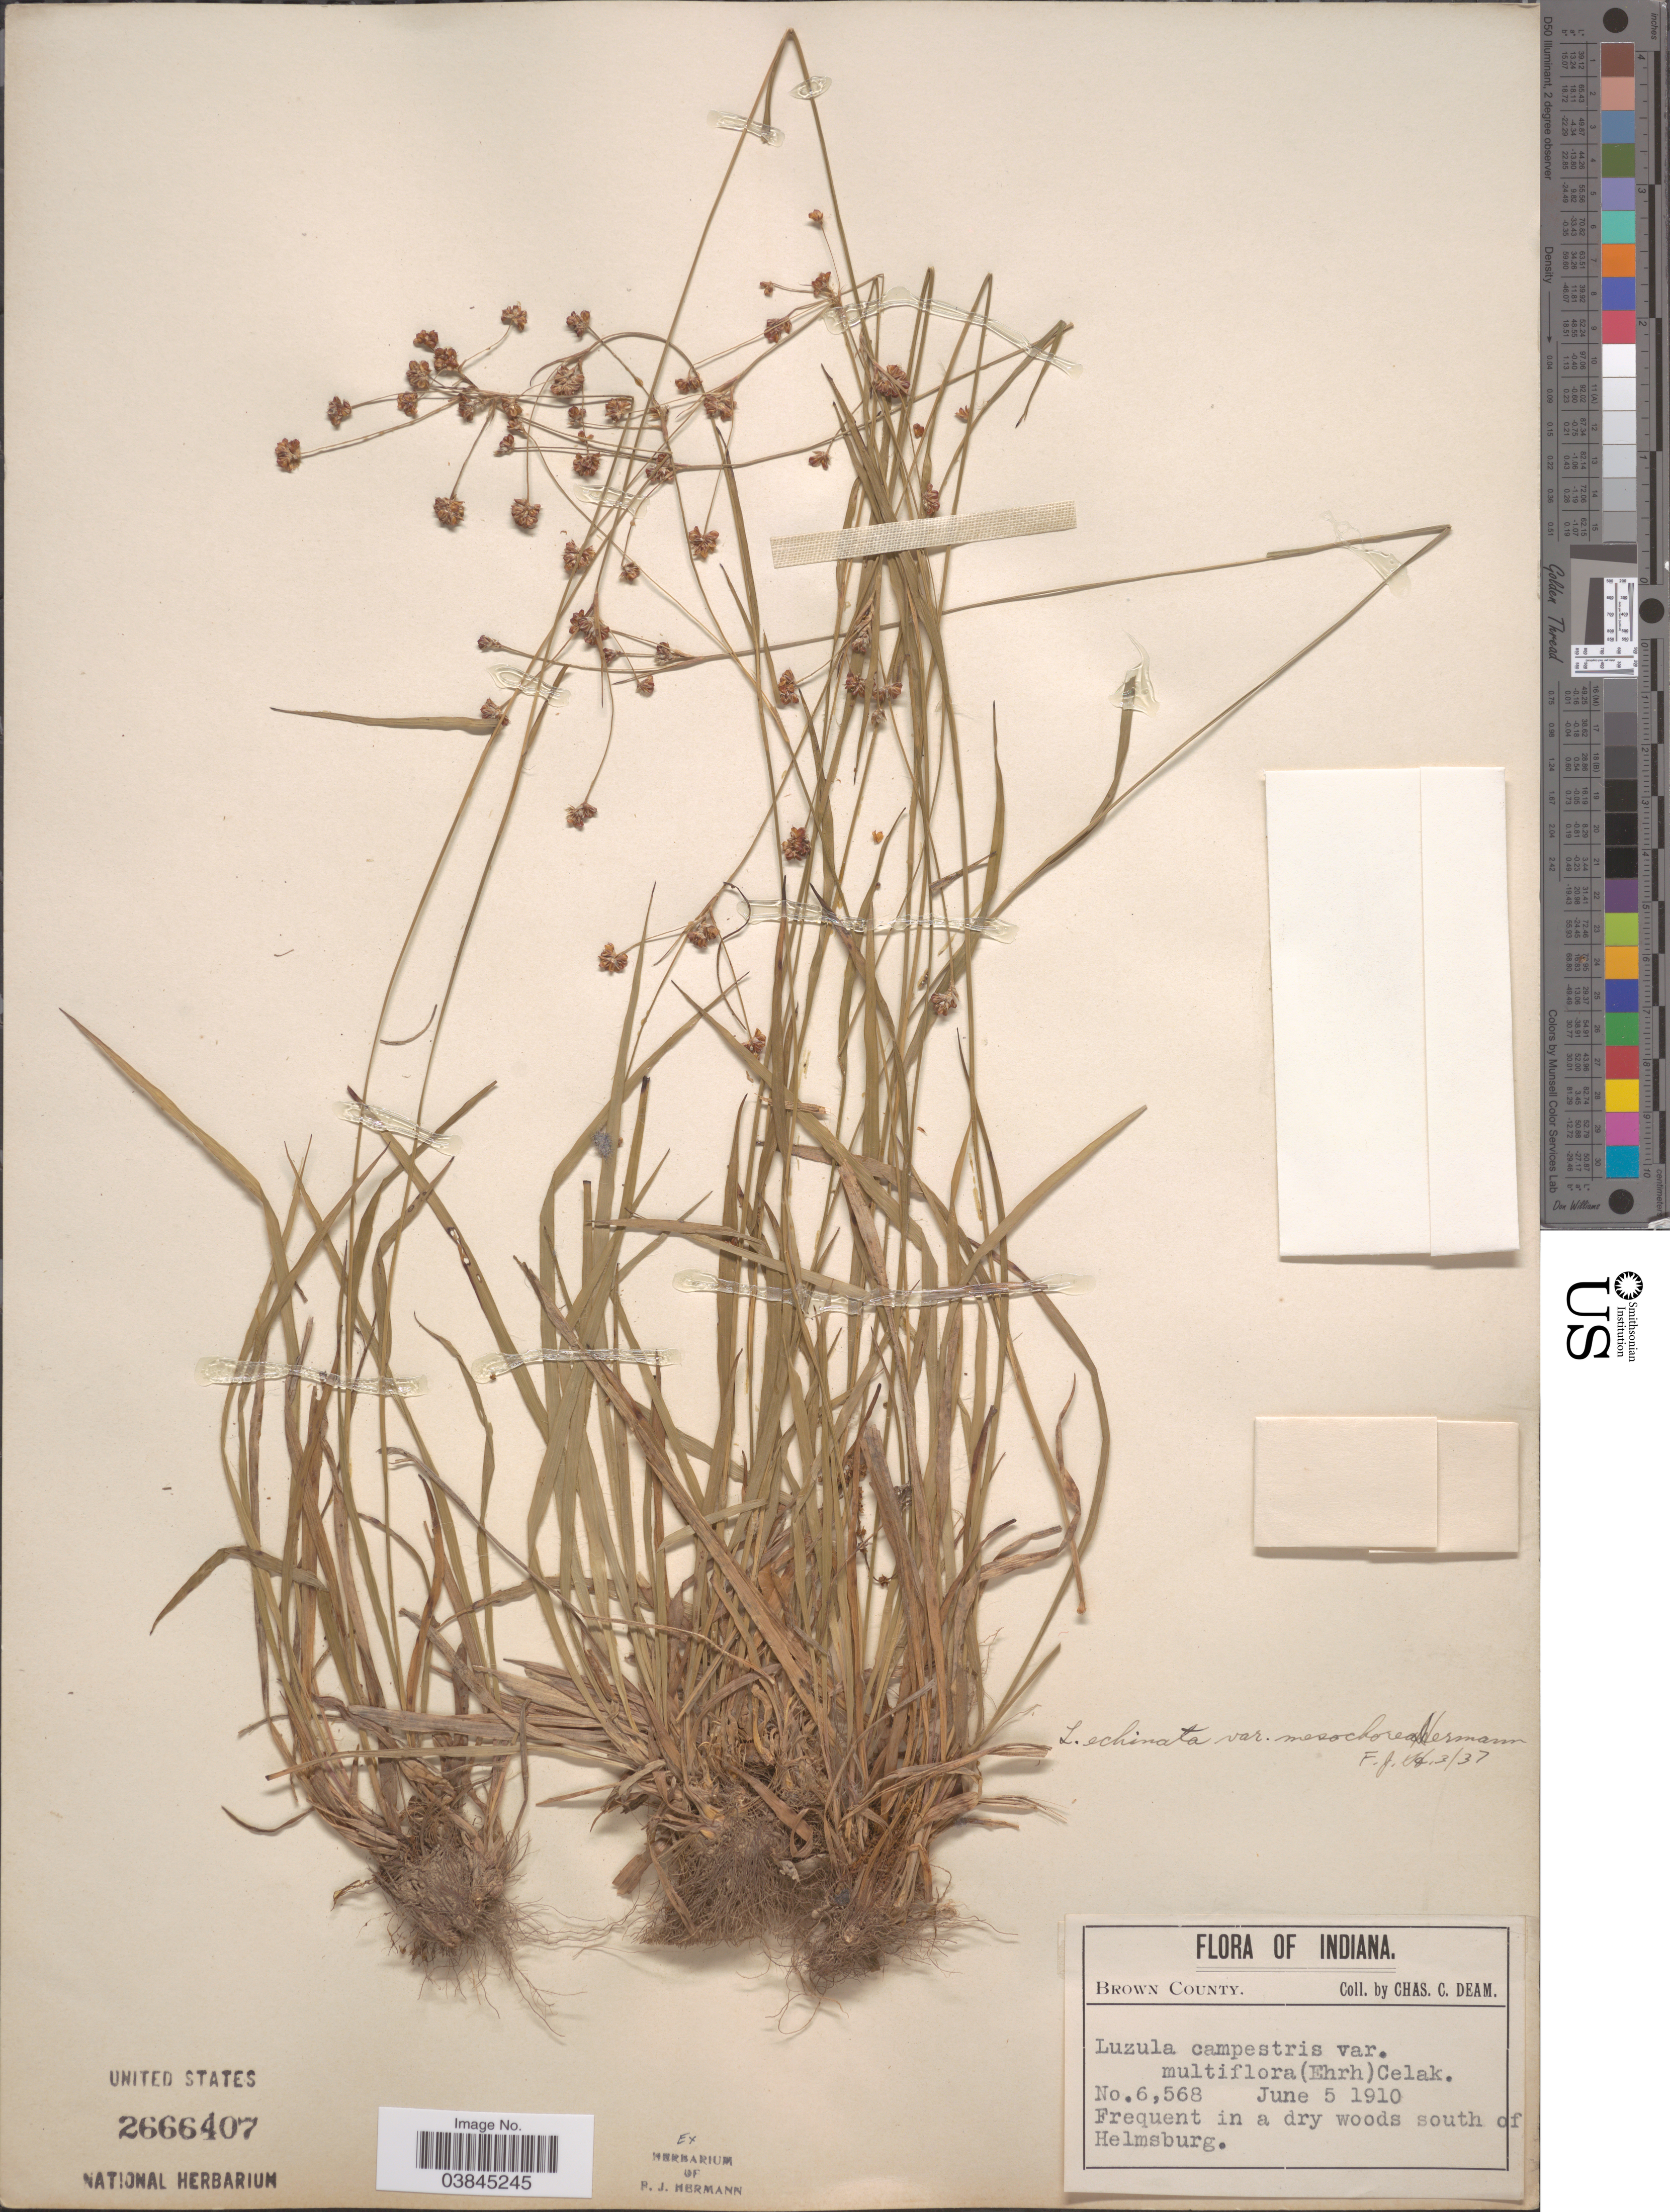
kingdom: Plantae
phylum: Tracheophyta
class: Liliopsida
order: Poales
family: Juncaceae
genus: Luzula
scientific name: Luzula campestris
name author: (L.) DC.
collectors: C. C. Deam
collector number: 6568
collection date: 1910-06-05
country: United States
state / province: Indiana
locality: Brown County. Woods south of Helmsburg.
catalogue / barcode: US 2666407